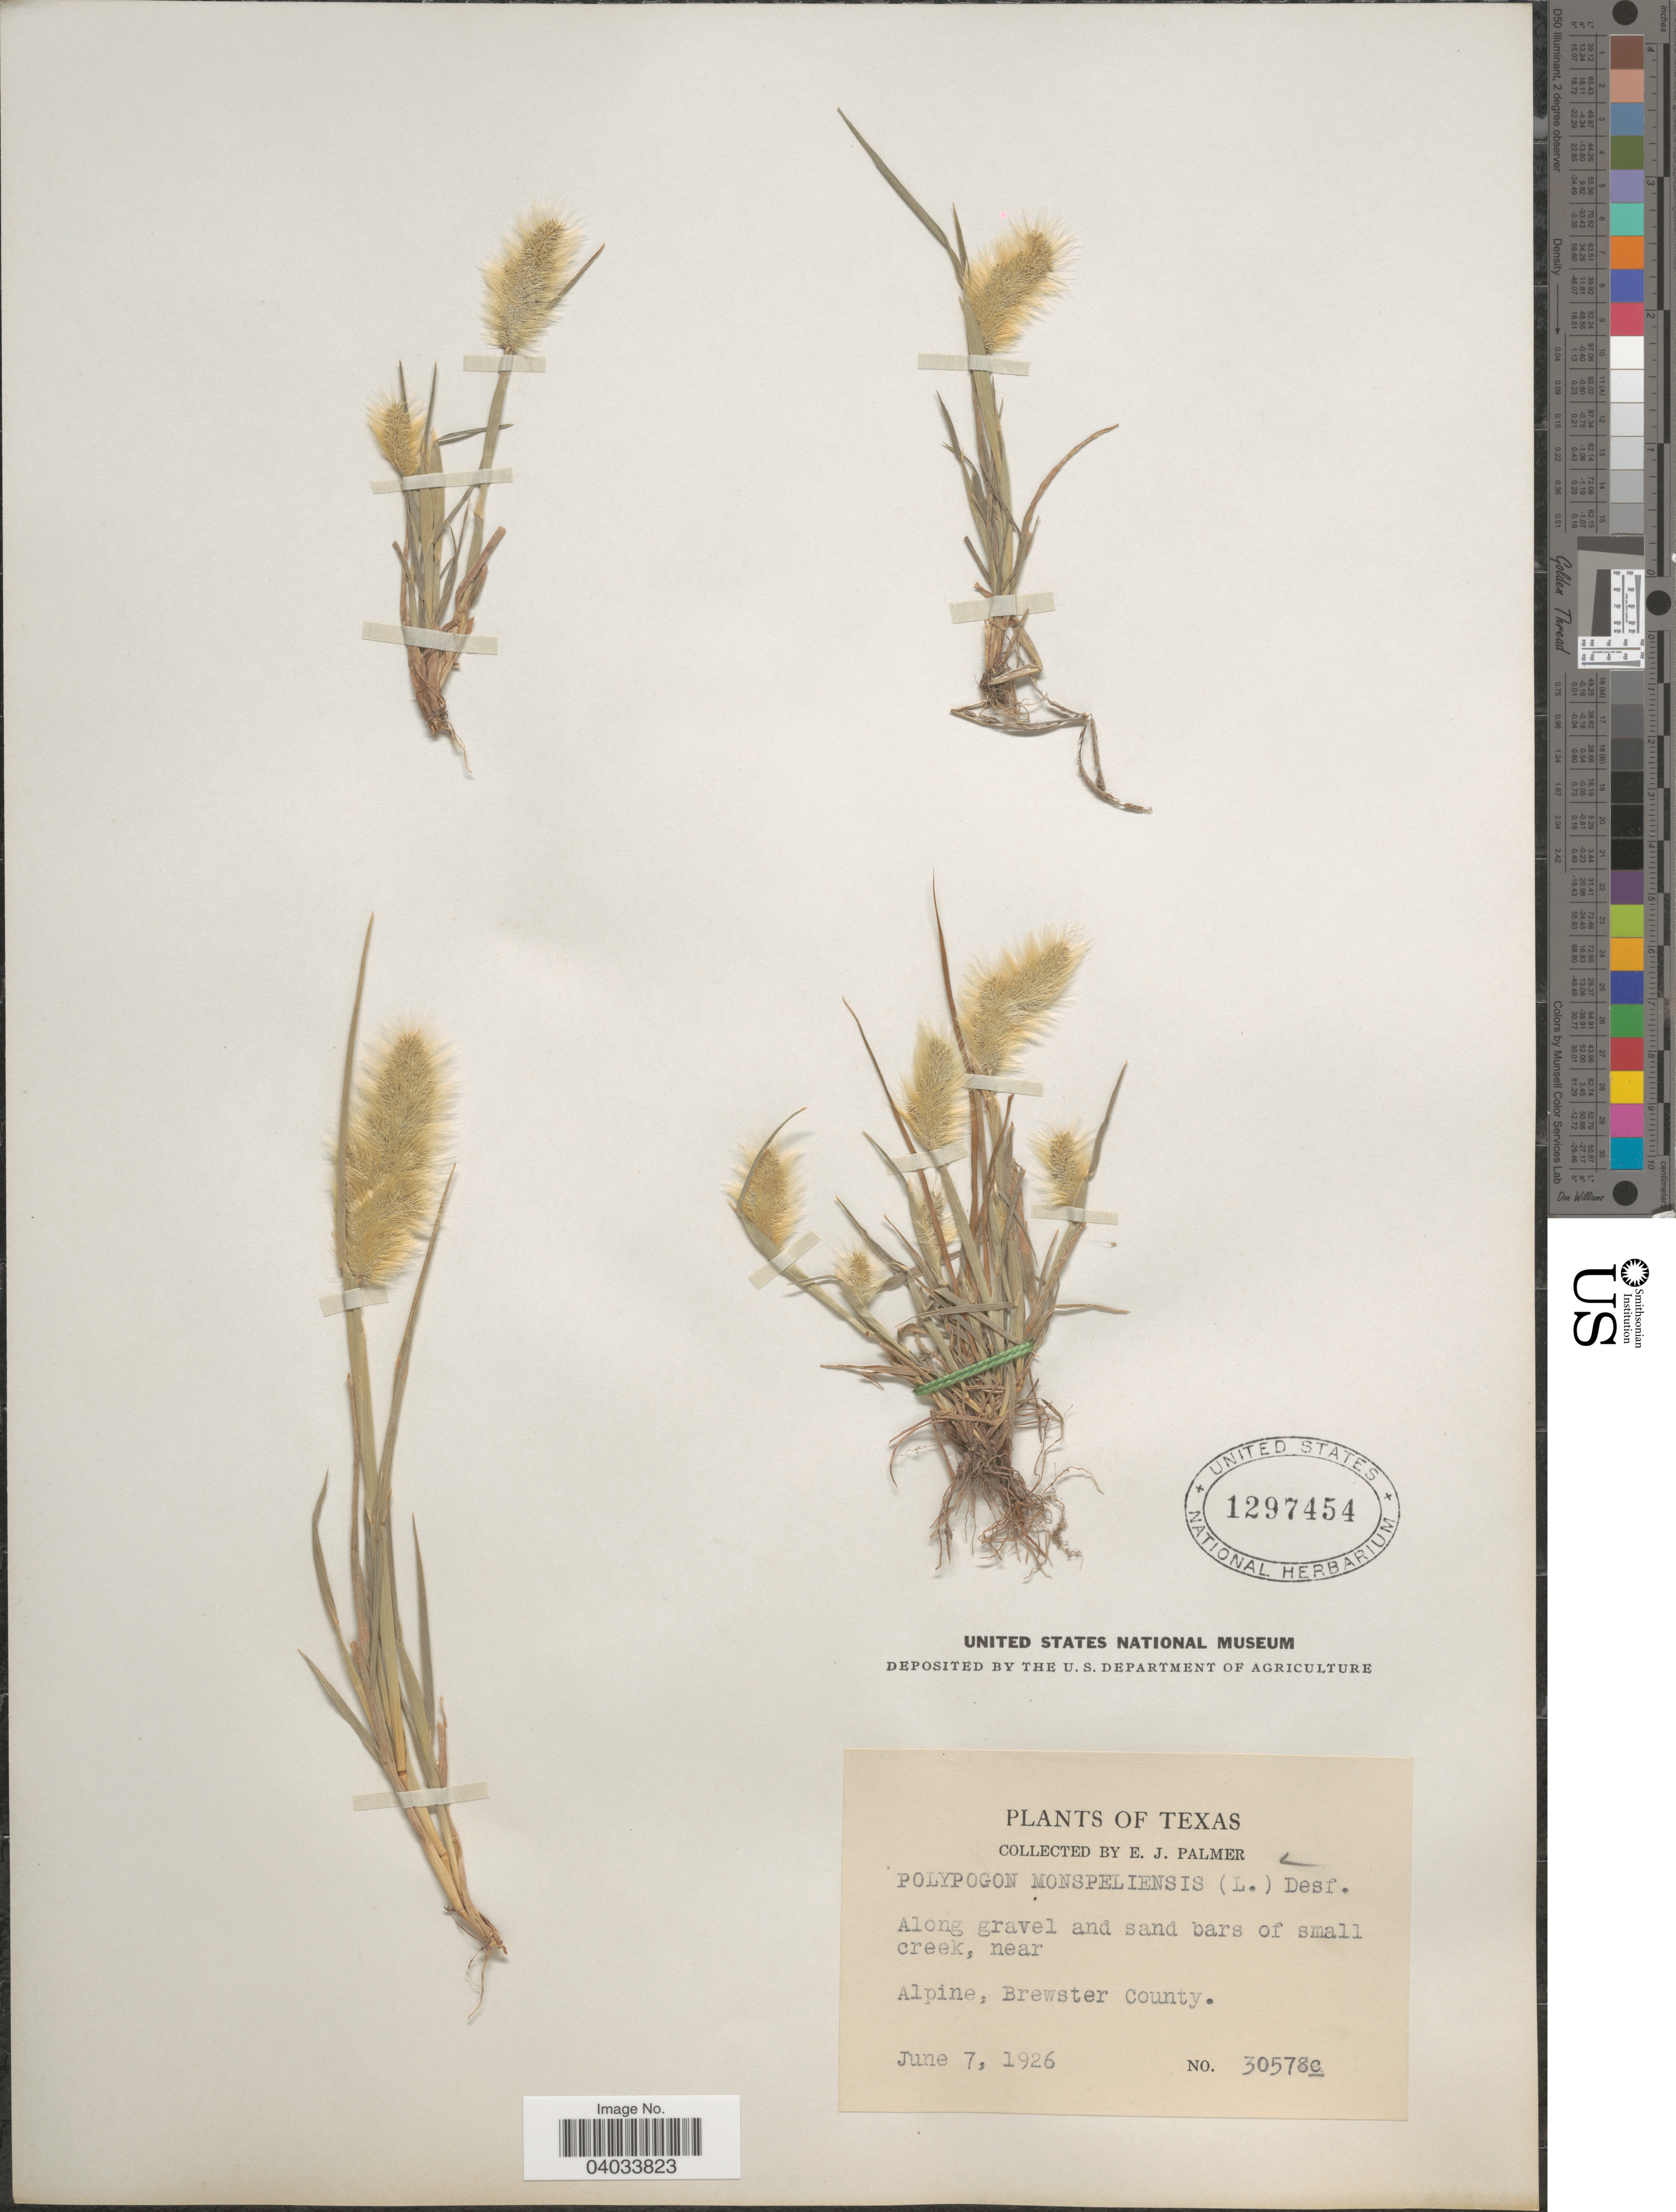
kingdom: Plantae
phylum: Tracheophyta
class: Liliopsida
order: Poales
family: Poaceae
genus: Polypogon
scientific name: Polypogon monspeliensis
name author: (L.) Desf.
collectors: E. J. Palmer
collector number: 30578c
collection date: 1926-06-07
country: United States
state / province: Texas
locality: Near Alpine, Brewster County.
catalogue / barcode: US 1297454